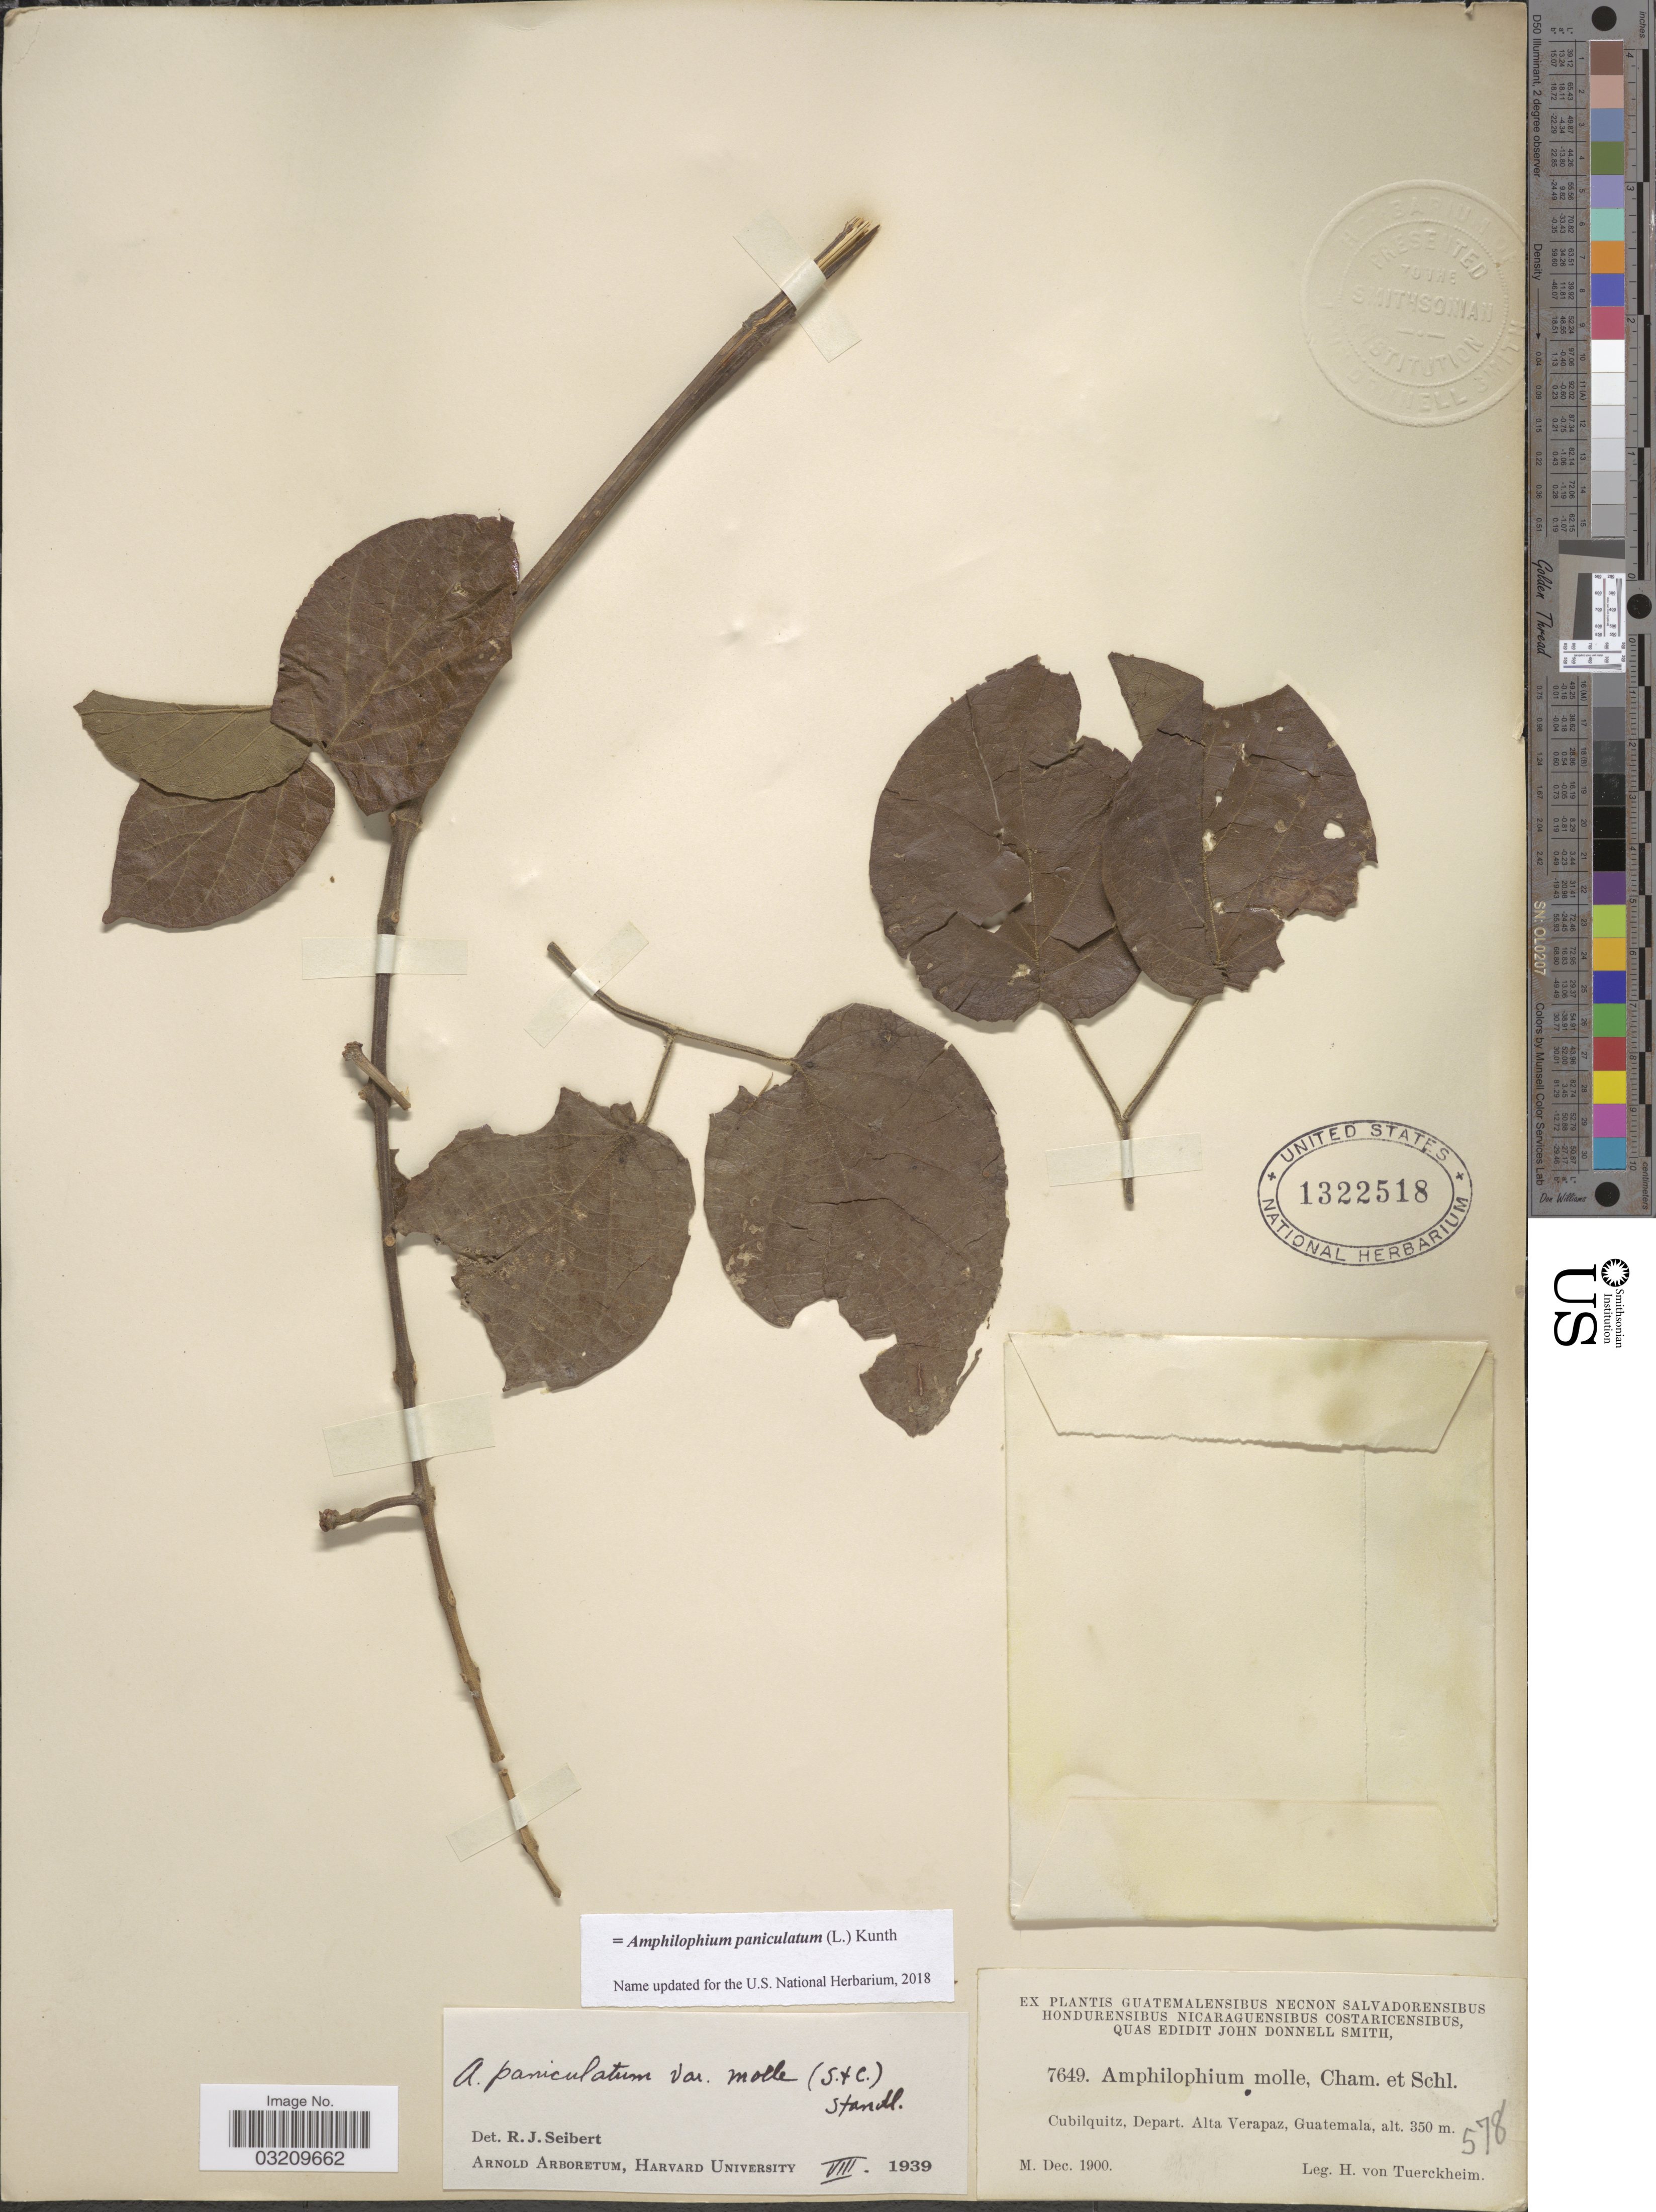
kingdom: Plantae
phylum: Tracheophyta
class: Magnoliopsida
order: Lamiales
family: Bignoniaceae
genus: Amphilophium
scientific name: Amphilophium paniculatum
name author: (L.) Kunth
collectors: H. von Türckheim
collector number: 7649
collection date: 1900-12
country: Guatemala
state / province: Alta Verapaz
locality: Cubilquitz, Depart. Alta Verapaz.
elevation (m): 350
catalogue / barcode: US 1322518